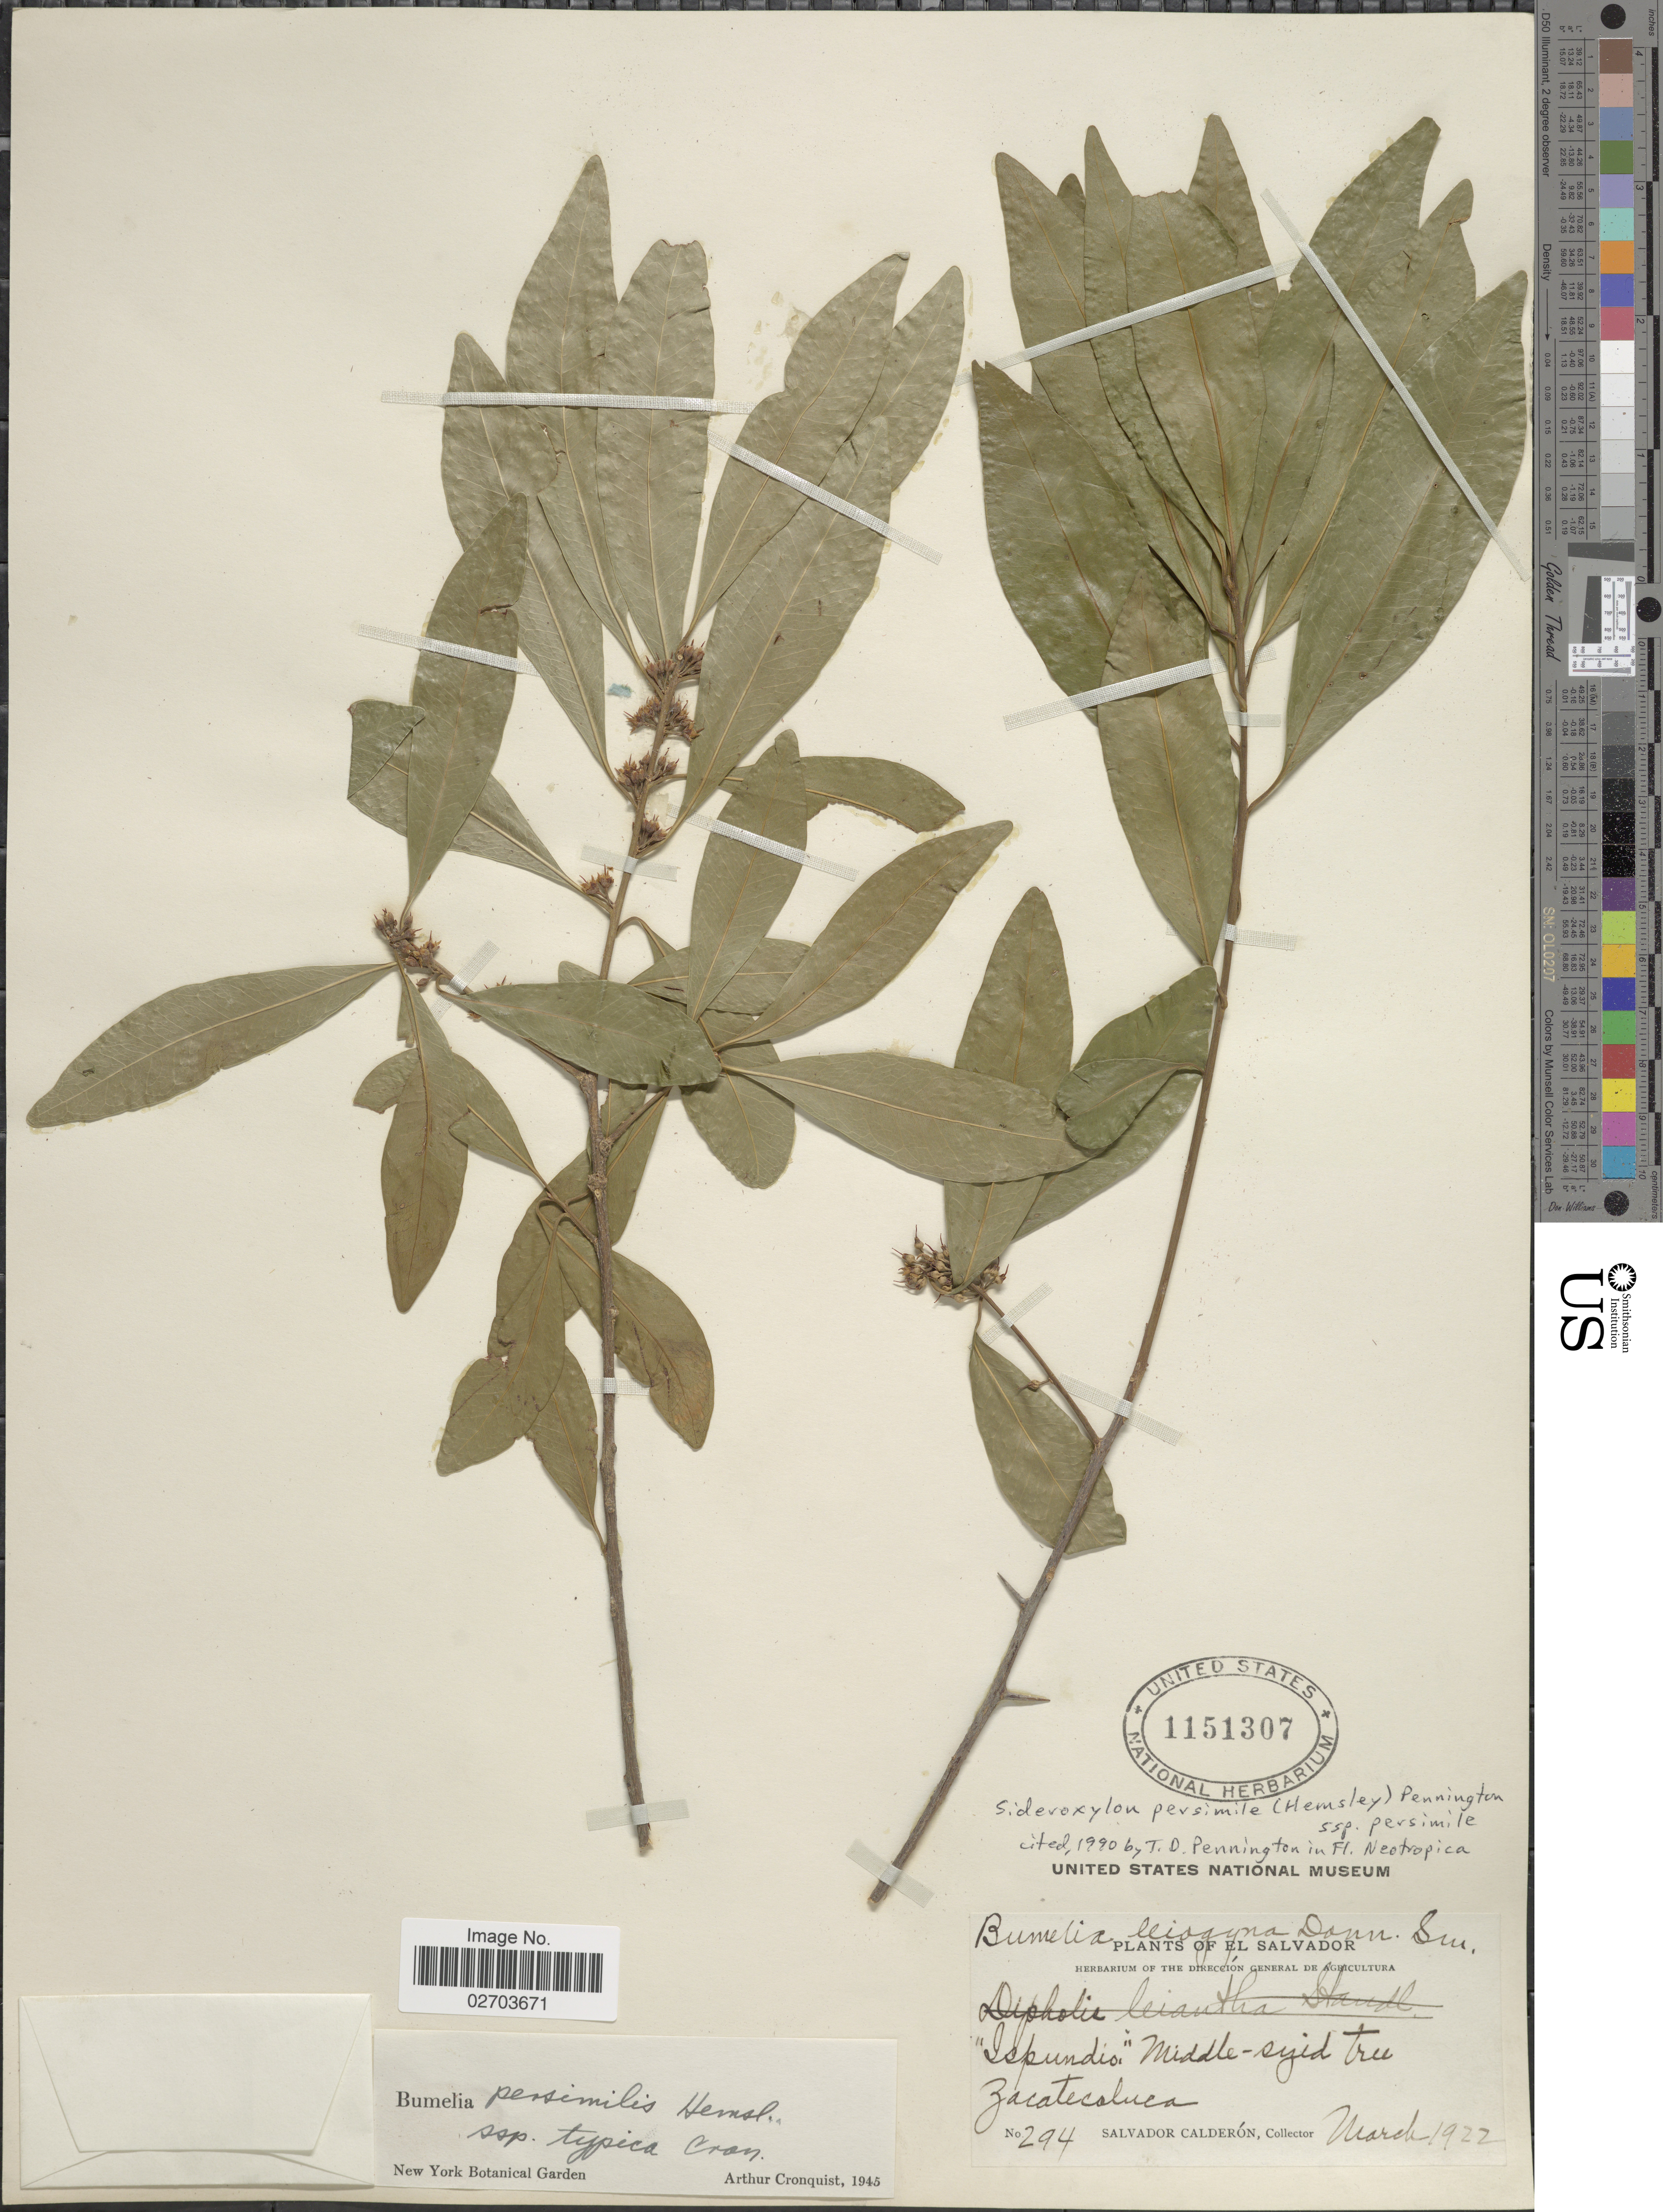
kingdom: Plantae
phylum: Tracheophyta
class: Magnoliopsida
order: Ericales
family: Sapotaceae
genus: Sideroxylon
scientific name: Sideroxylon persimile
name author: (Hemsl.) T.D. Penn.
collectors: S. Calderón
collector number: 294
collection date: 1922-03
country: El Salvador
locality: Zacatecoluca.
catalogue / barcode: US 1151307